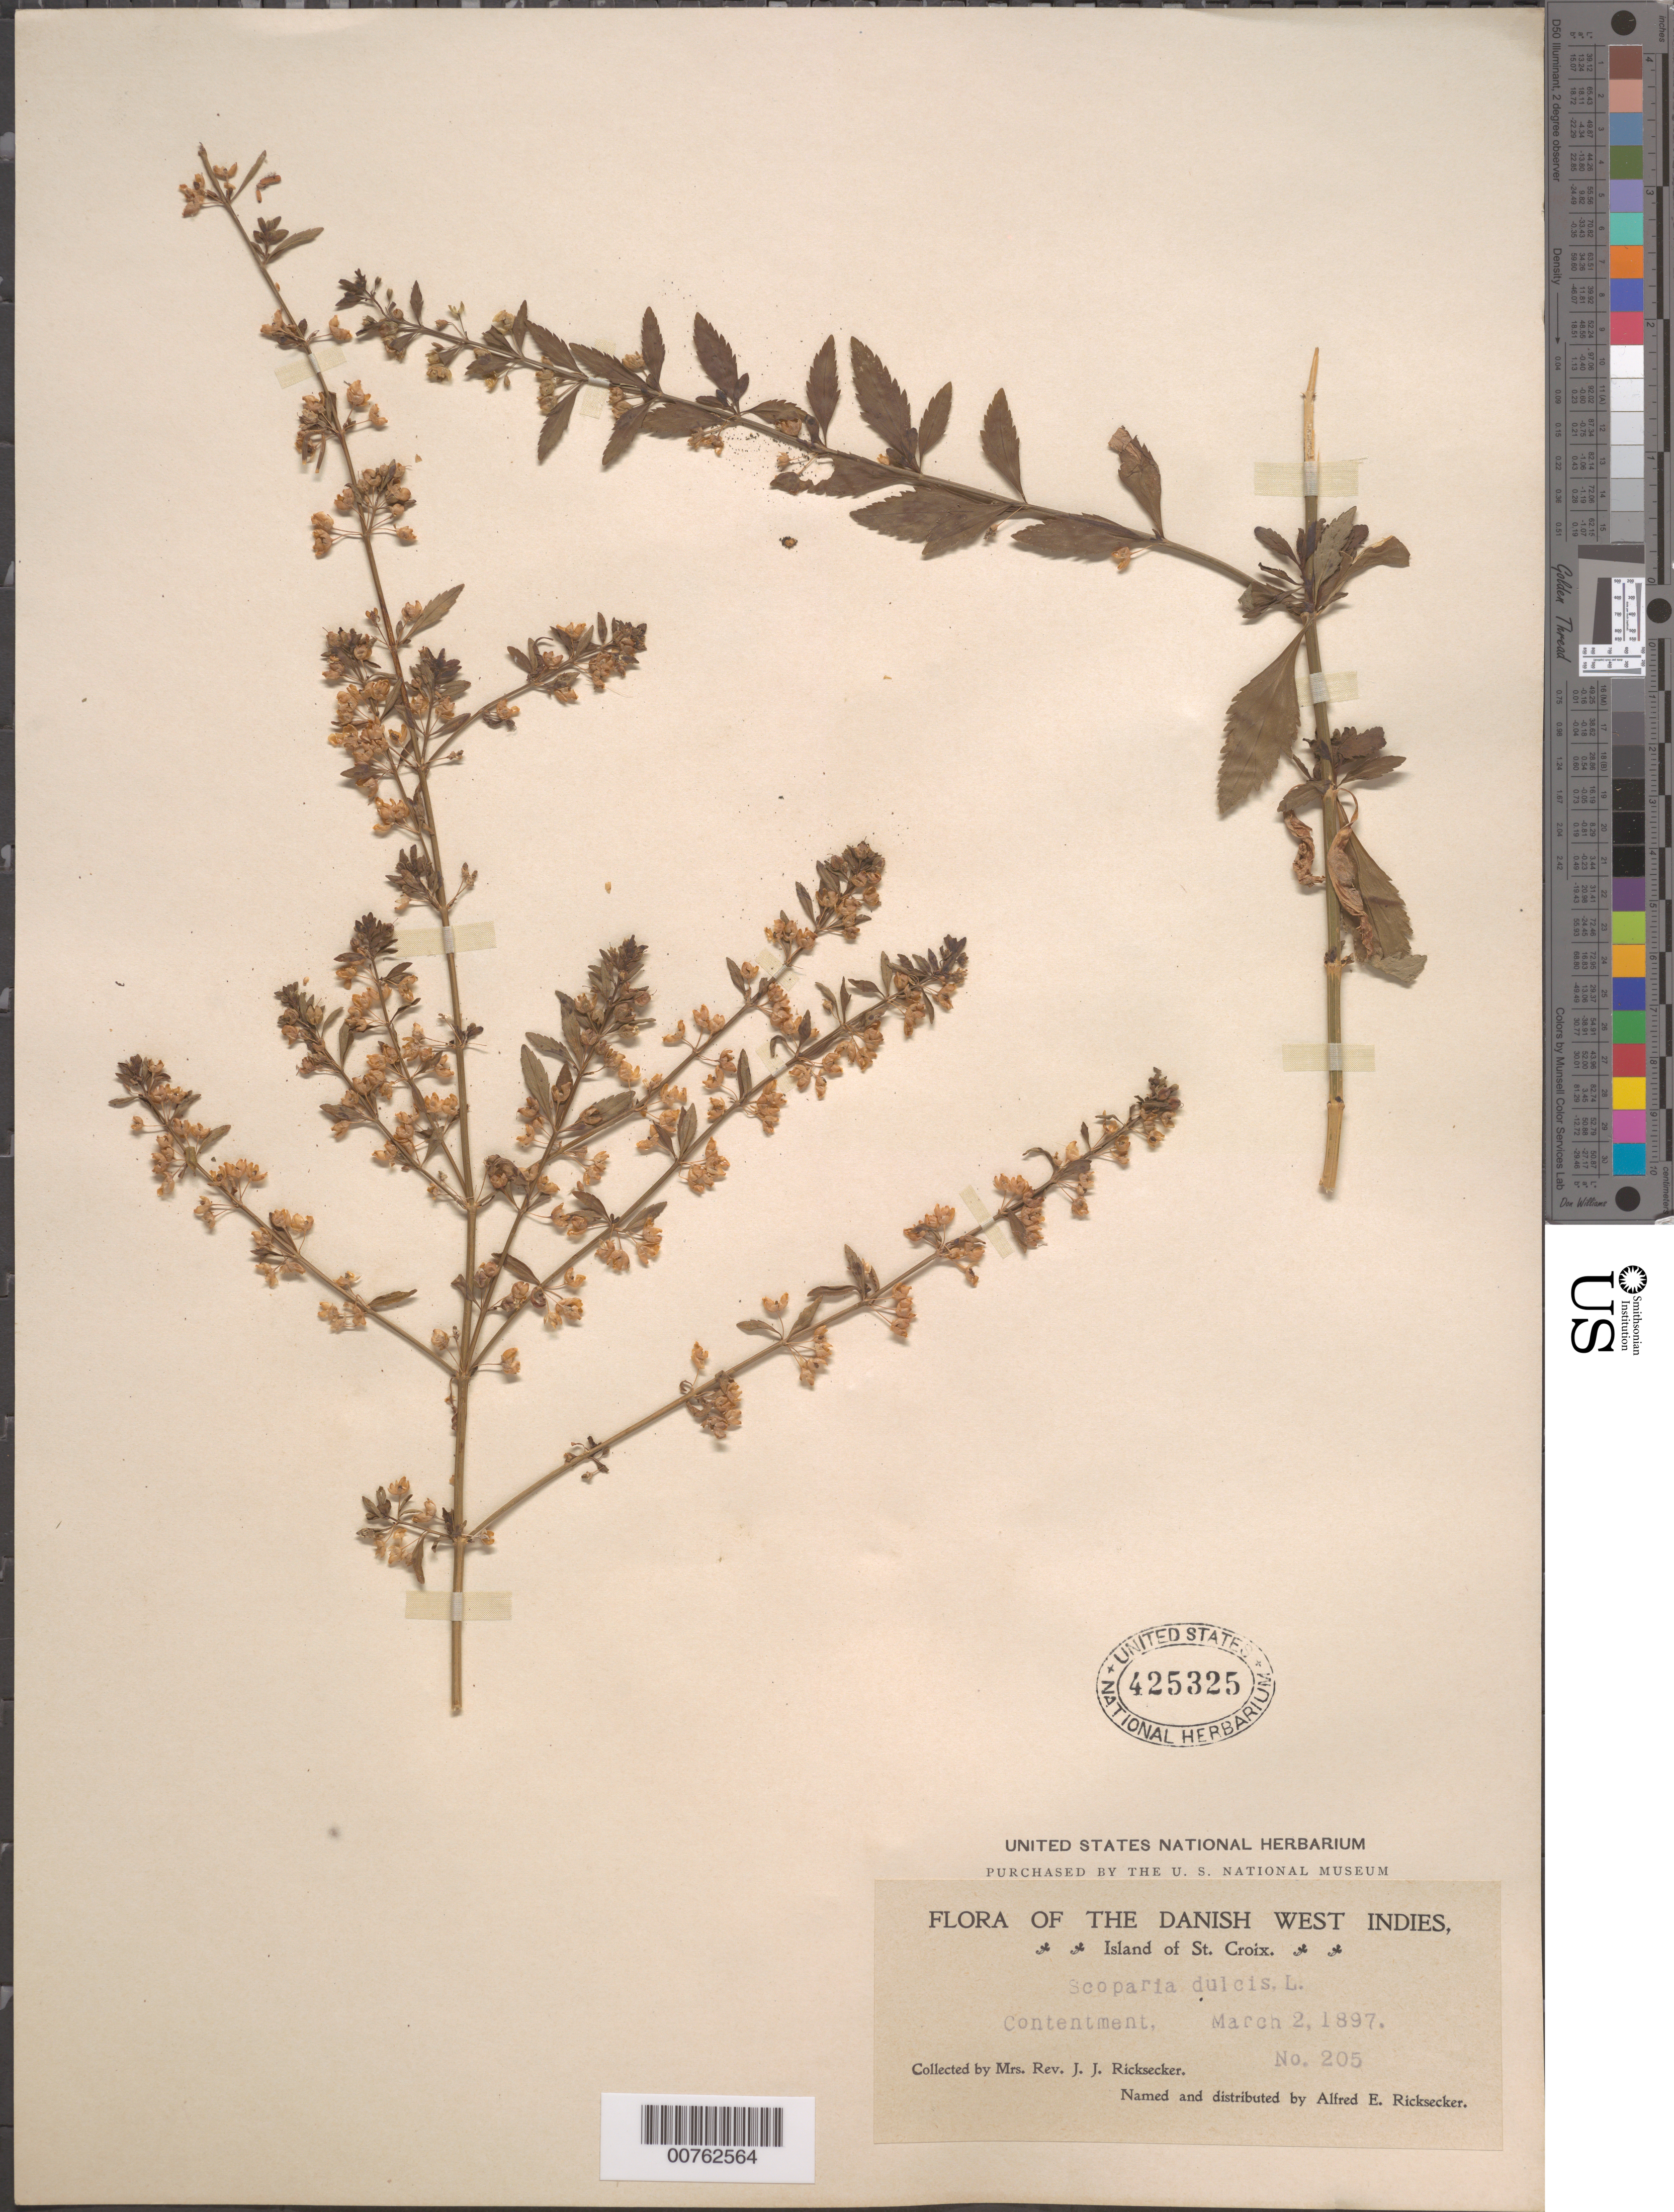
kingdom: Plantae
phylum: Tracheophyta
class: Magnoliopsida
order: Lamiales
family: Plantaginaceae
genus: Scoparia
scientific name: Scoparia dulcis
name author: L.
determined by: Ricksecker, A. E.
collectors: L. A. Ricksecker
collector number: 205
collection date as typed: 02 Mar 1897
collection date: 1897-03-02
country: U.S. Virgin Islands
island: St. Croix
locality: Contentment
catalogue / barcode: US 425325